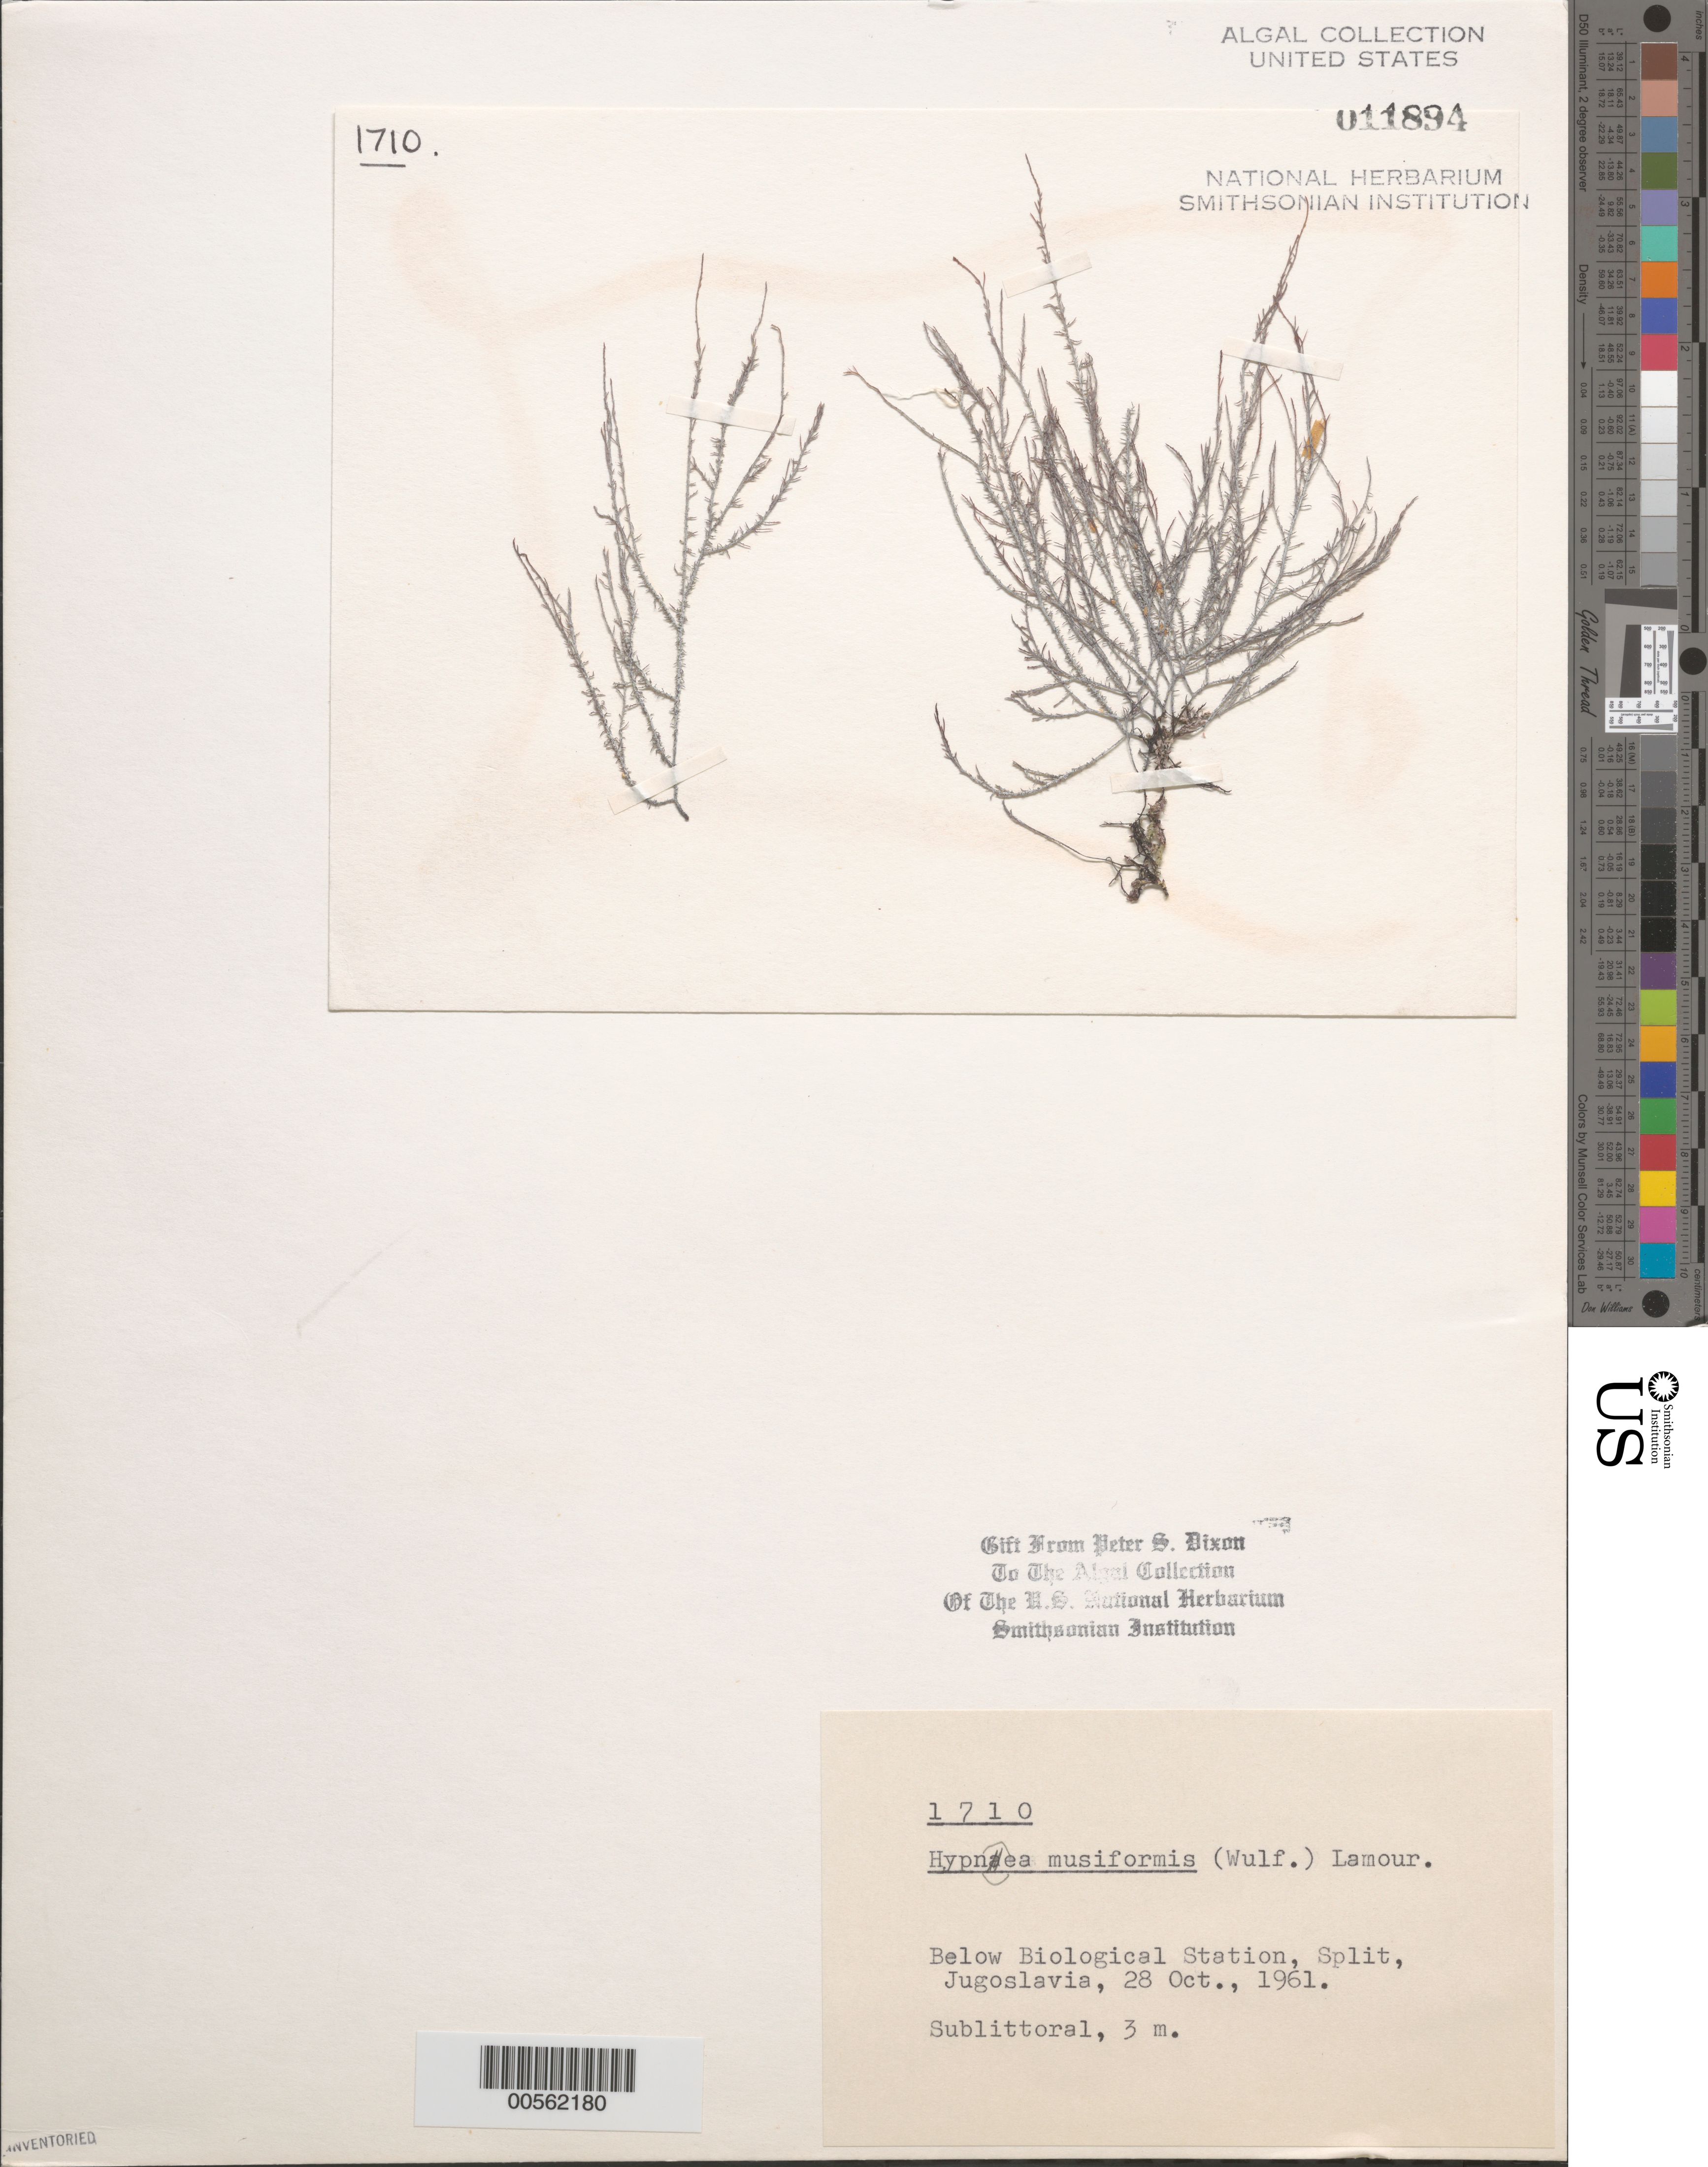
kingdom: Plantae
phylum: Rhodophyta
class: Florideophyceae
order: Gigartinales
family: Cystocloniaceae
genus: Hypnea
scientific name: Hypnea musciformis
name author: (Wulfen) J.V.Lamouroux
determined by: Dixon, P. S.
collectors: P. S. Dixon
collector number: PSD 1710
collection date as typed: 28 Oct 1961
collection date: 1961-10-28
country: Croatia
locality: Split, below biological station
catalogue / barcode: US 11894